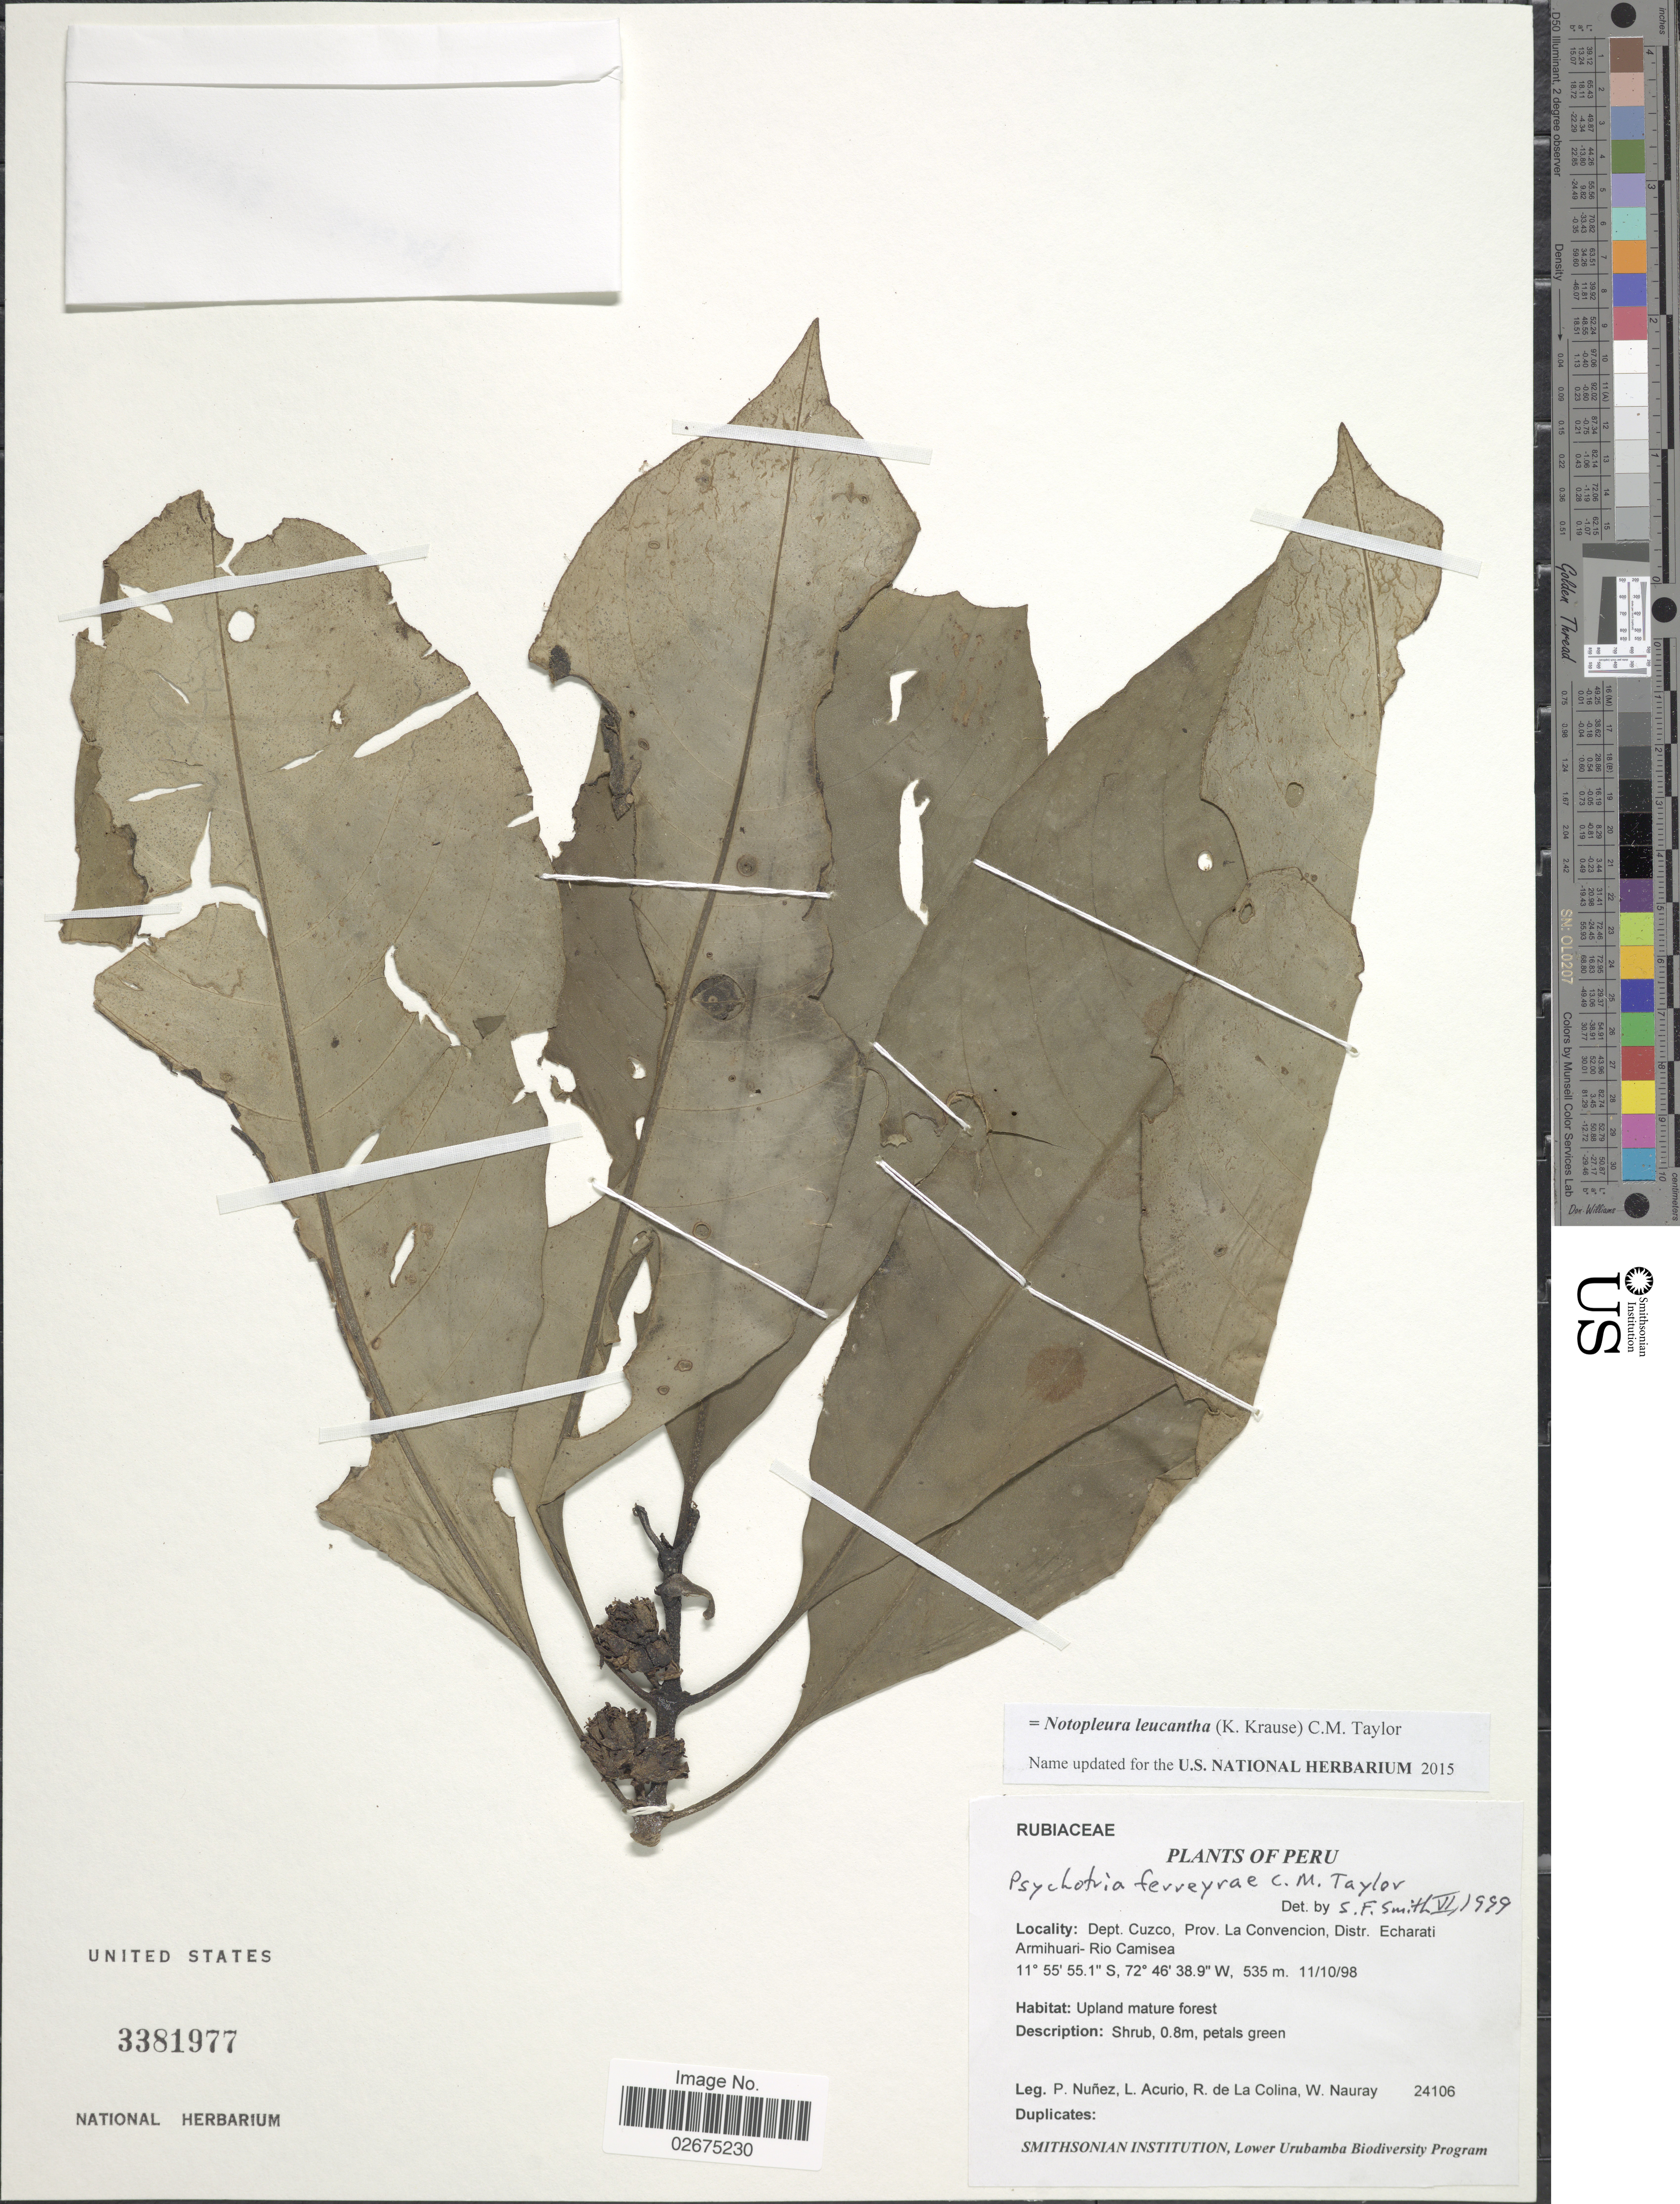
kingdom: Plantae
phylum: Tracheophyta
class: Magnoliopsida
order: Gentianales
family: Rubiaceae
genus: Notopleura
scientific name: Notopleura leucantha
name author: (K. Krause) C.M. Taylor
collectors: P. Nuñez V., L. Acurio, R. de La Colina & W. Nauray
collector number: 24106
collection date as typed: Transcribed d/m/y: 11/10/98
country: Peru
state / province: Cusco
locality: Dept. Cuzco, prov. La Convencion, Distr. Echarti Armihuari-Rio Camisea. Upland mature forest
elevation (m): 535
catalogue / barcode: US 3381977